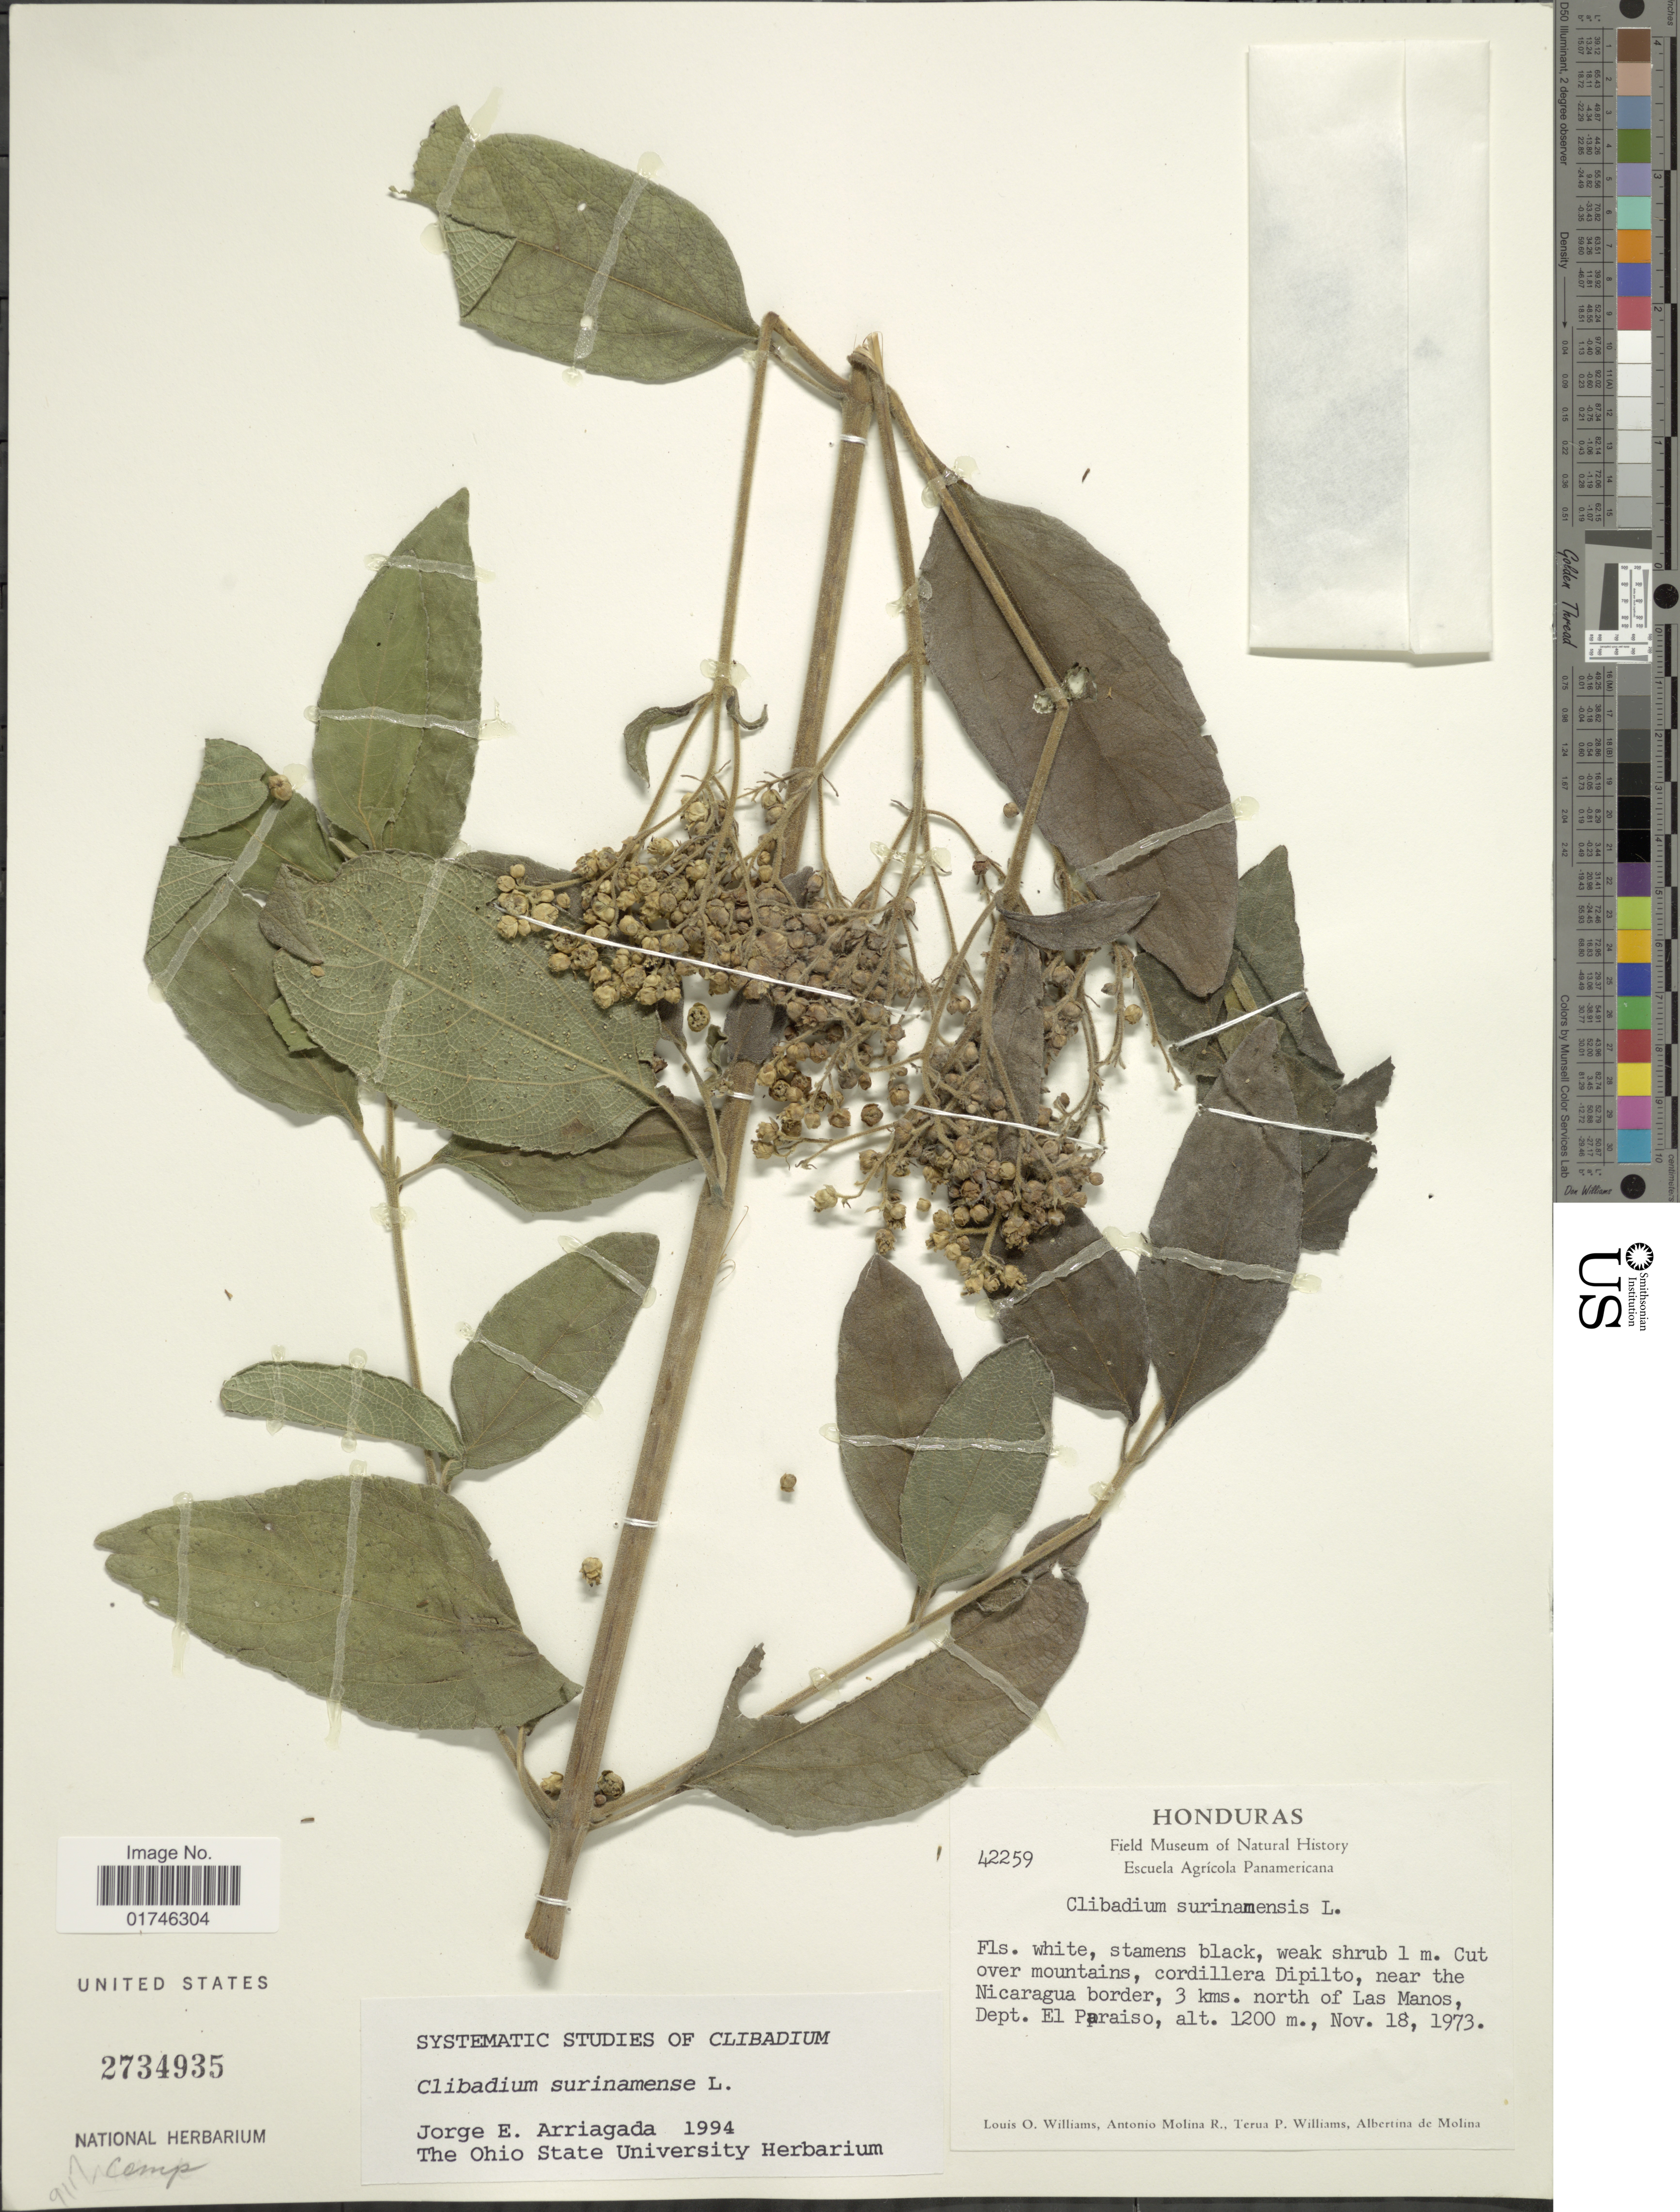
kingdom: Plantae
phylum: Tracheophyta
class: Magnoliopsida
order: Asterales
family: Asteraceae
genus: Clibadium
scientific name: Clibadium surinamense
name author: L.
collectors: L. O. Williams, A. Molina R., T. P. Williams & A. R. Molina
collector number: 42259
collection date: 1973-11-18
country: Honduras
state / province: El Paraíso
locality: Cut over nountains, cordillera Dipilto, near the Nicaragua border, 3 kms. north of La Manos. Dept. El Paraiso.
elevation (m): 1200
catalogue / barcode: US 2734935